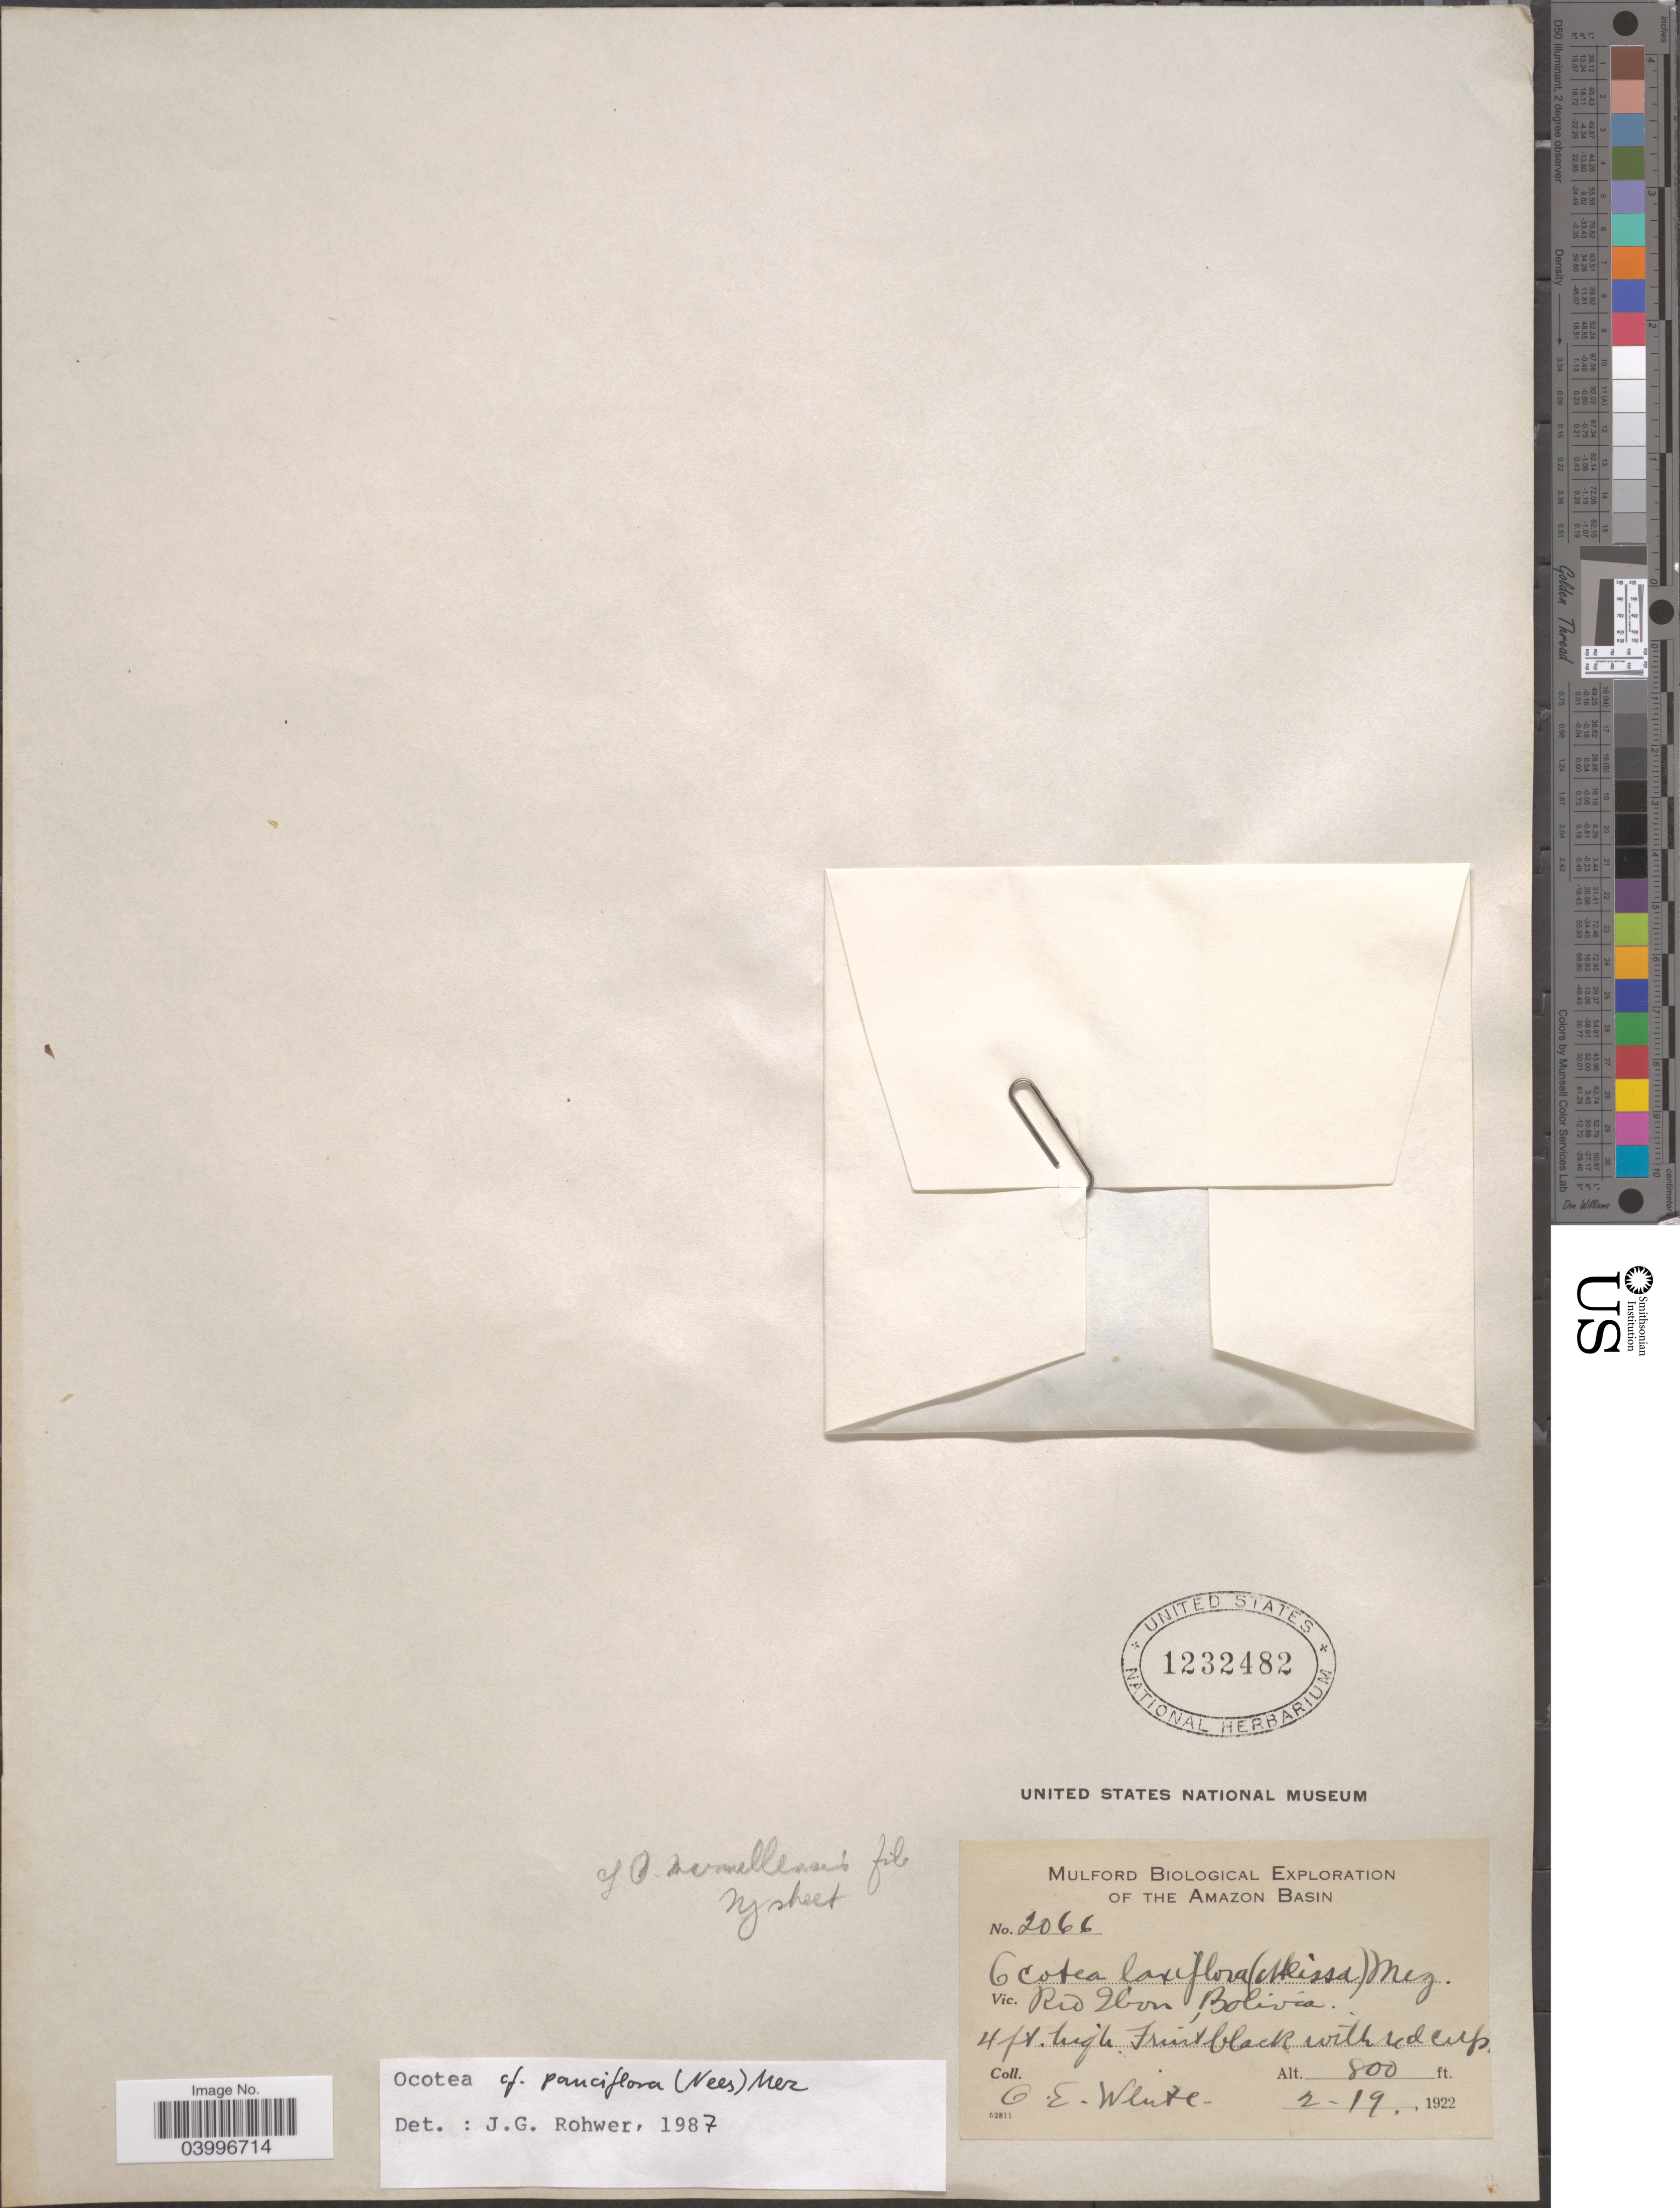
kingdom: Plantae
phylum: Tracheophyta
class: Magnoliopsida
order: Laurales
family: Lauraceae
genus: Ocotea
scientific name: Ocotea pauciflora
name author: (Nees) Mez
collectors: O. E. White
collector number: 2066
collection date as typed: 2-19-1922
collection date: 1922-02-19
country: Bolivia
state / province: Beni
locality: Rio Ibon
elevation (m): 244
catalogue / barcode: US 1232482